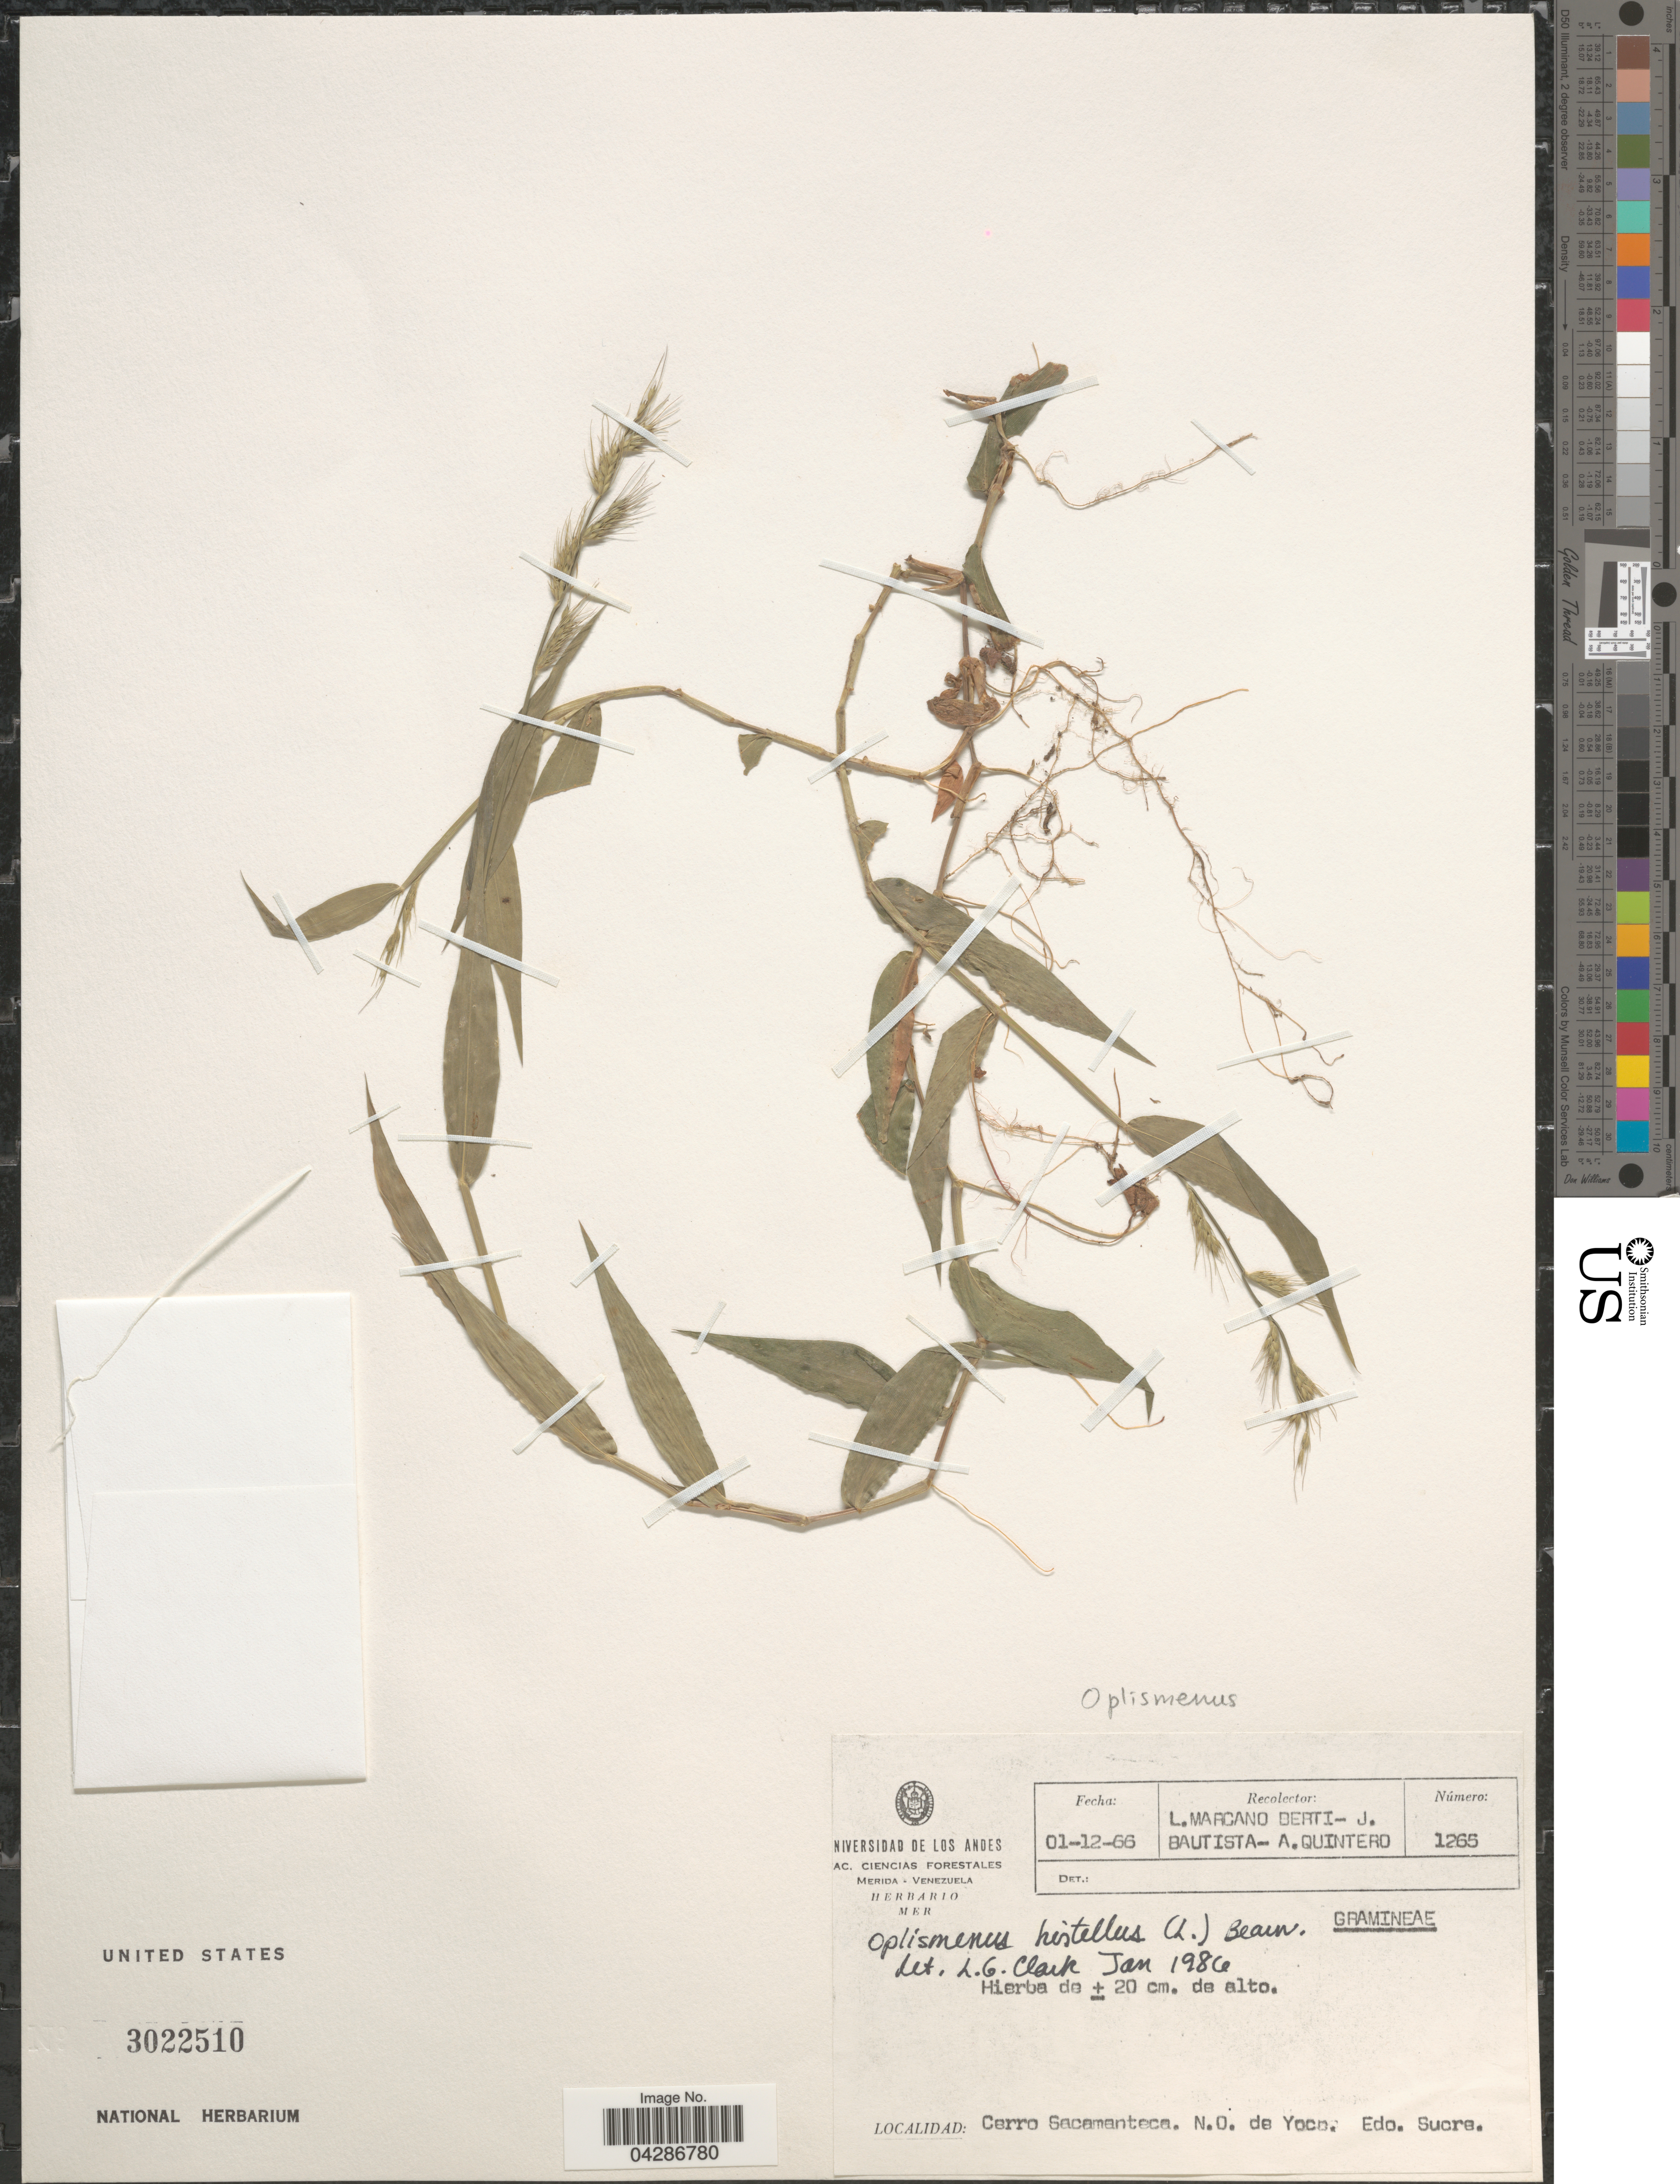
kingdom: Plantae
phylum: Tracheophyta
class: Liliopsida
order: Poales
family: Poaceae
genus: Oplismenus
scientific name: Oplismenus hirtellus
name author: (L.) P. Beauv.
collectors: L. Marcano-Berti, J. Bautista & A. Quintero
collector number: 1265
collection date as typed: Transcribed d/m/y: 1/12/66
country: Venezuela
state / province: Sucre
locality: Cerro Sacamanteca. N. O. de Yoco.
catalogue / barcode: US 3022510